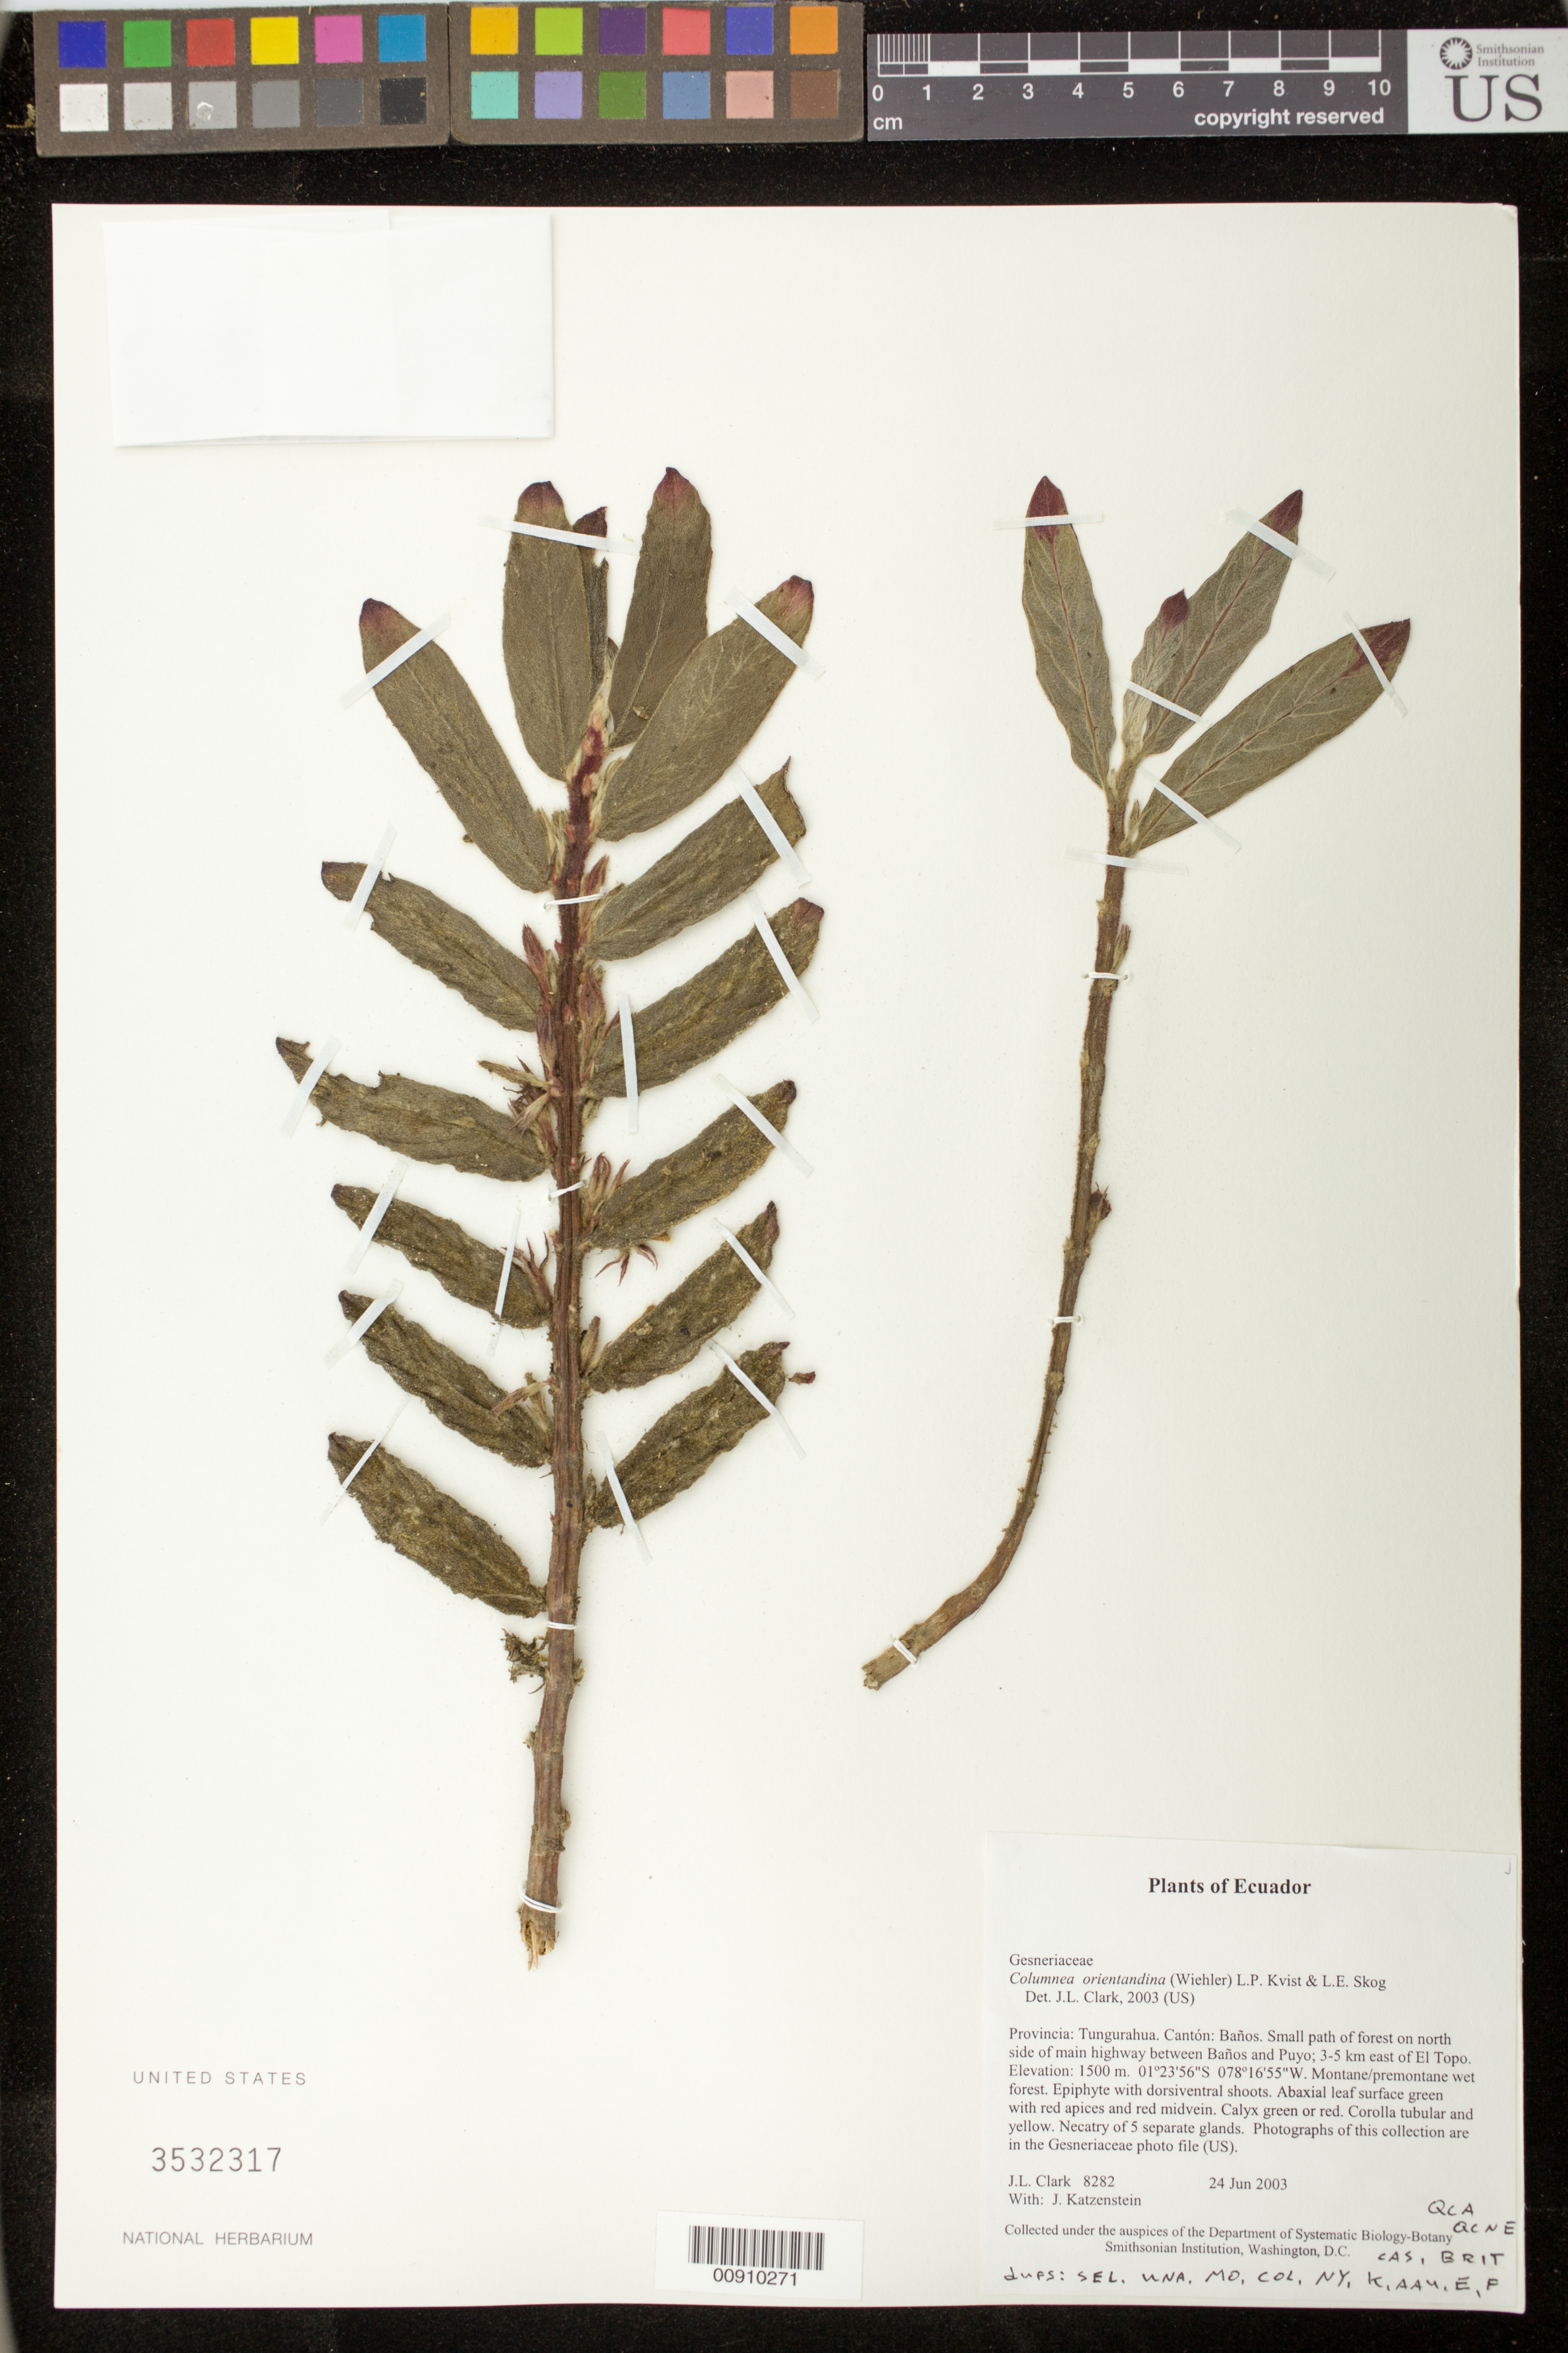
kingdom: Plantae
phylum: Tracheophyta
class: Magnoliopsida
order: Lamiales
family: Gesneriaceae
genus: Columnea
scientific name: Columnea orientandina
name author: (Wiehler) L.P. Kvist & L.E. Skog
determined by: Clark, J. L., (SEL), The Marie Selby Botanical Garden (UNITED STATES)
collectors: J. L. Clark & J. Katzenstein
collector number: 8282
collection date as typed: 24 Jun 2003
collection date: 2003-06-24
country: Ecuador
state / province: Tungurahua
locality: Baños. Small path of forest on north side of main highway between Baños and Puyo; 3-5 km east of El Topo.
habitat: Montane/premontane wet forest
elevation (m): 1500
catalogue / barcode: US 3532317